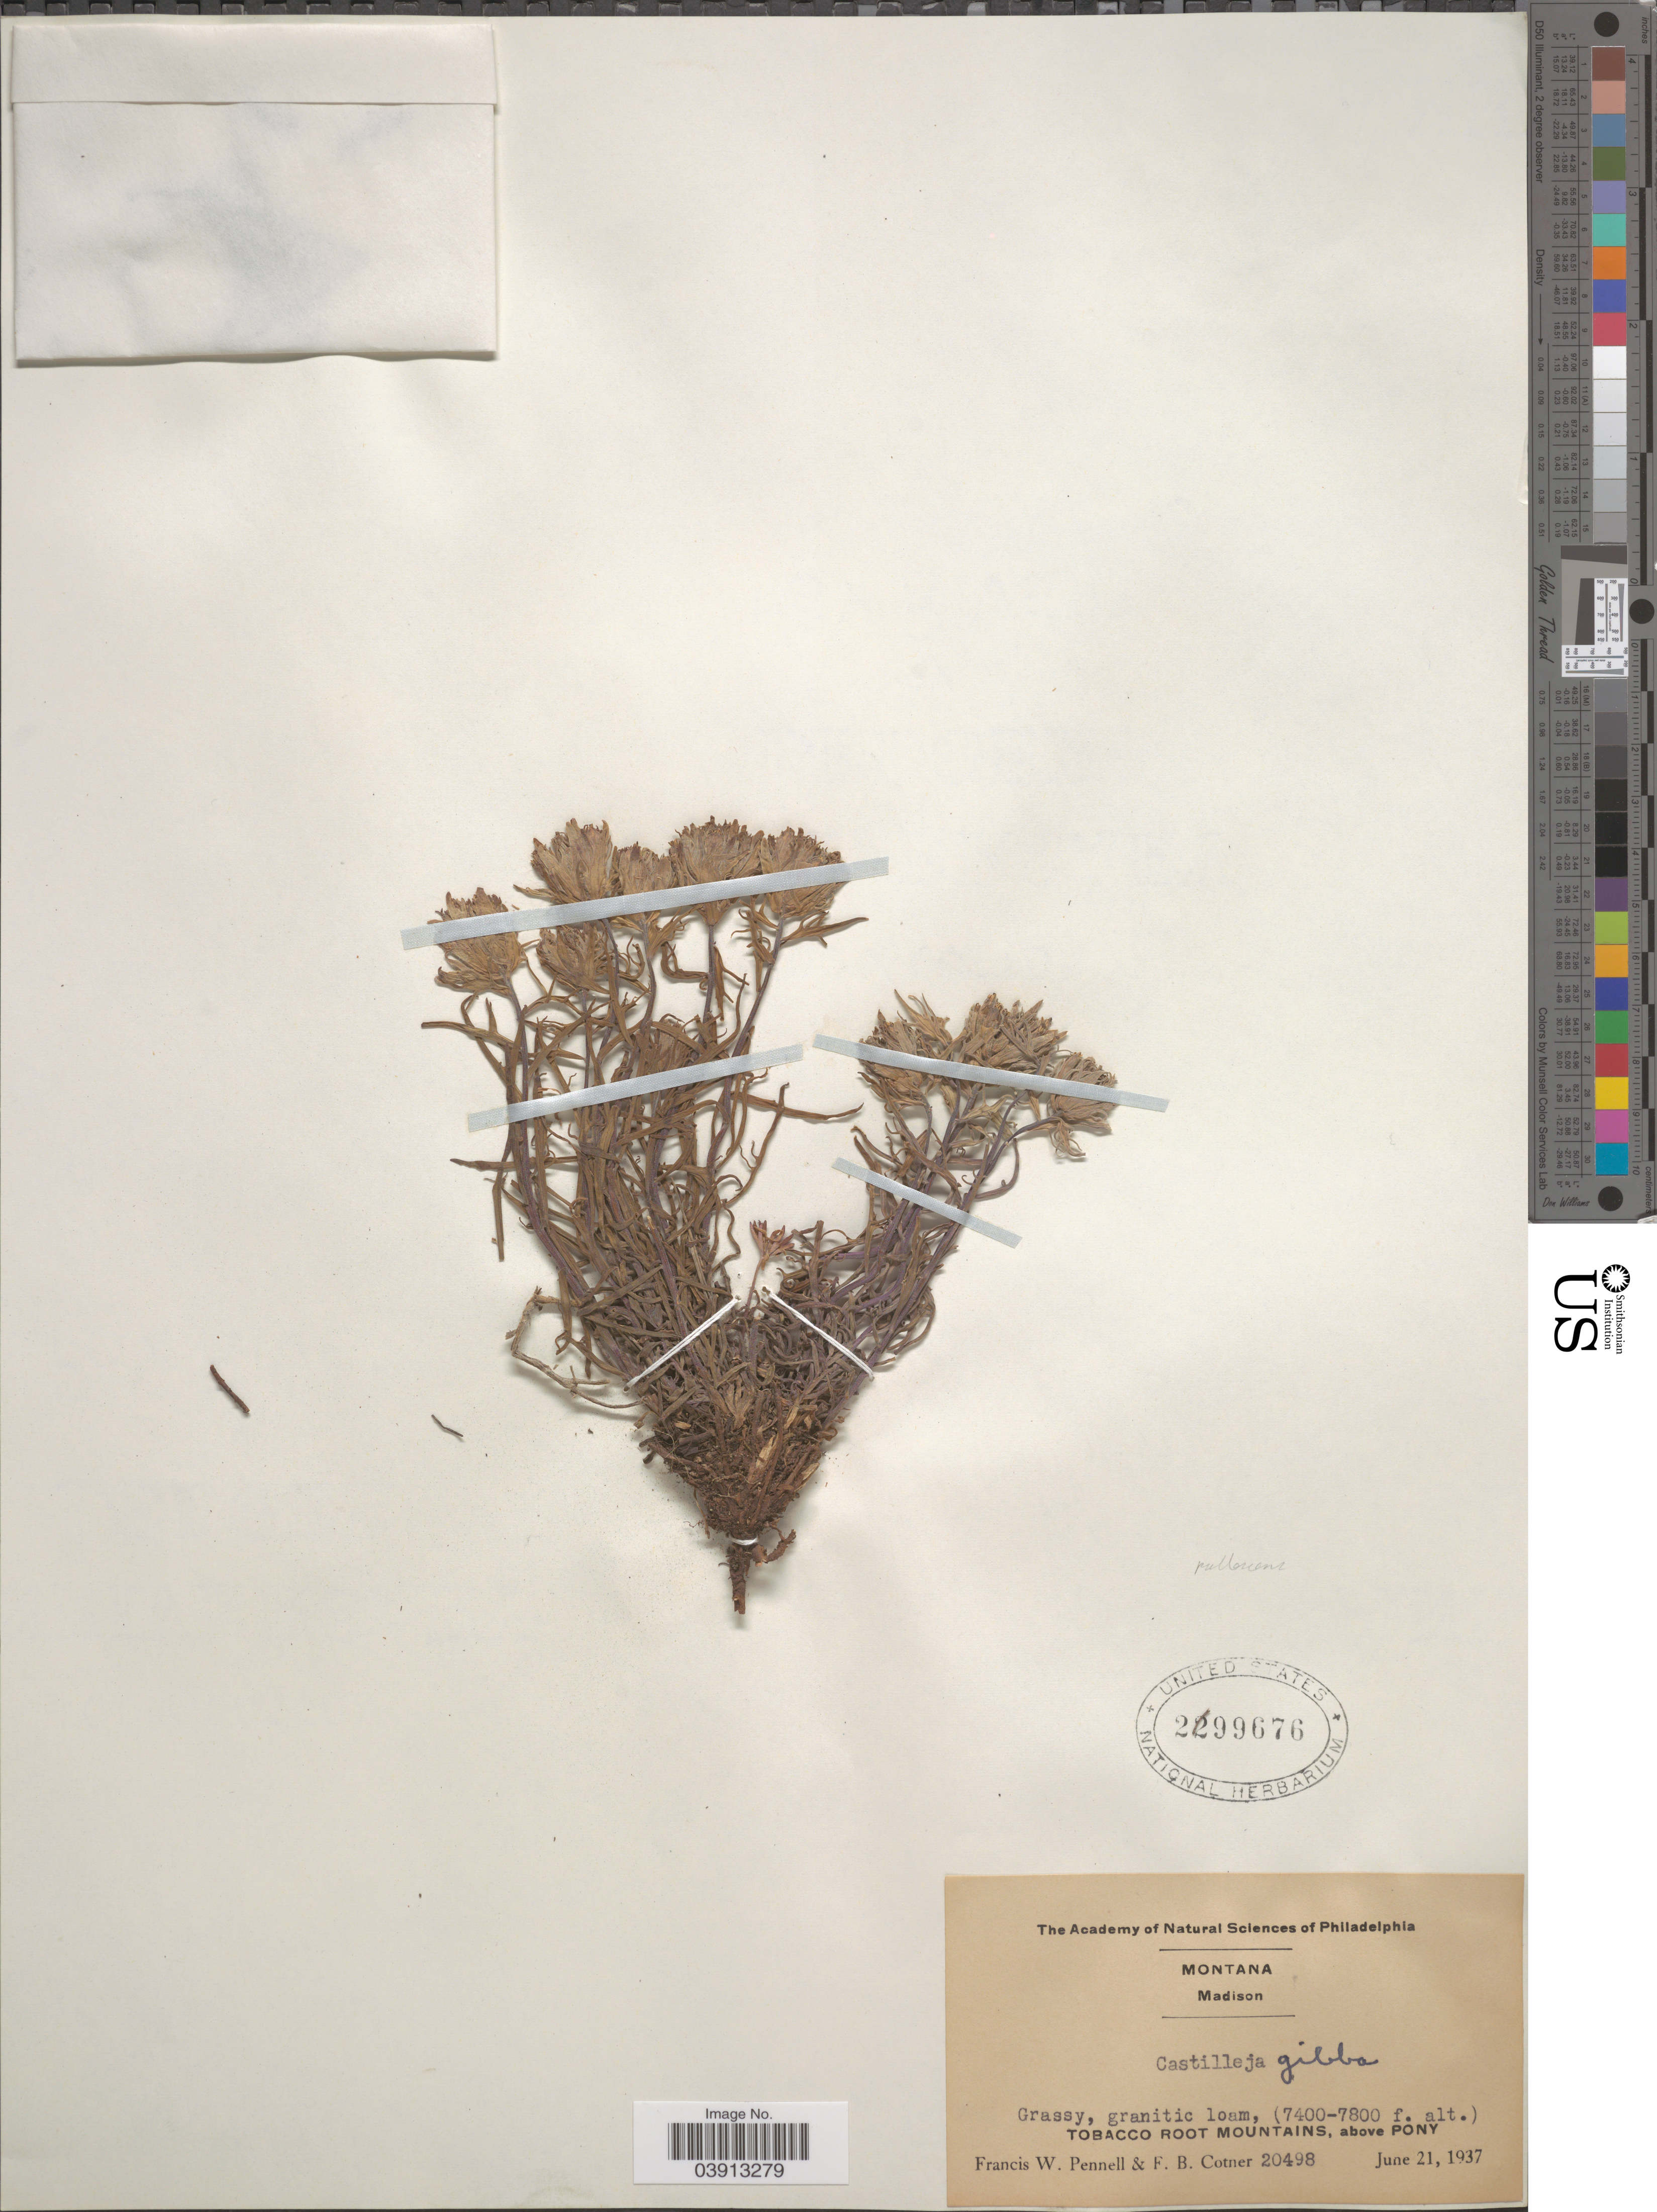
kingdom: Plantae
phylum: Tracheophyta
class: Magnoliopsida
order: Lamiales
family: Orobanchaceae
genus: Castilleja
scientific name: Castilleja pallescens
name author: (A. Gray) Greenm.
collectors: F. W. Pennell & F. Cotner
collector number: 20498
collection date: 1937-06-21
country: United States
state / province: Montana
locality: Madison. Tobacco Root Mountains, above Pony.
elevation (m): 2256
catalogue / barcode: US 2299676